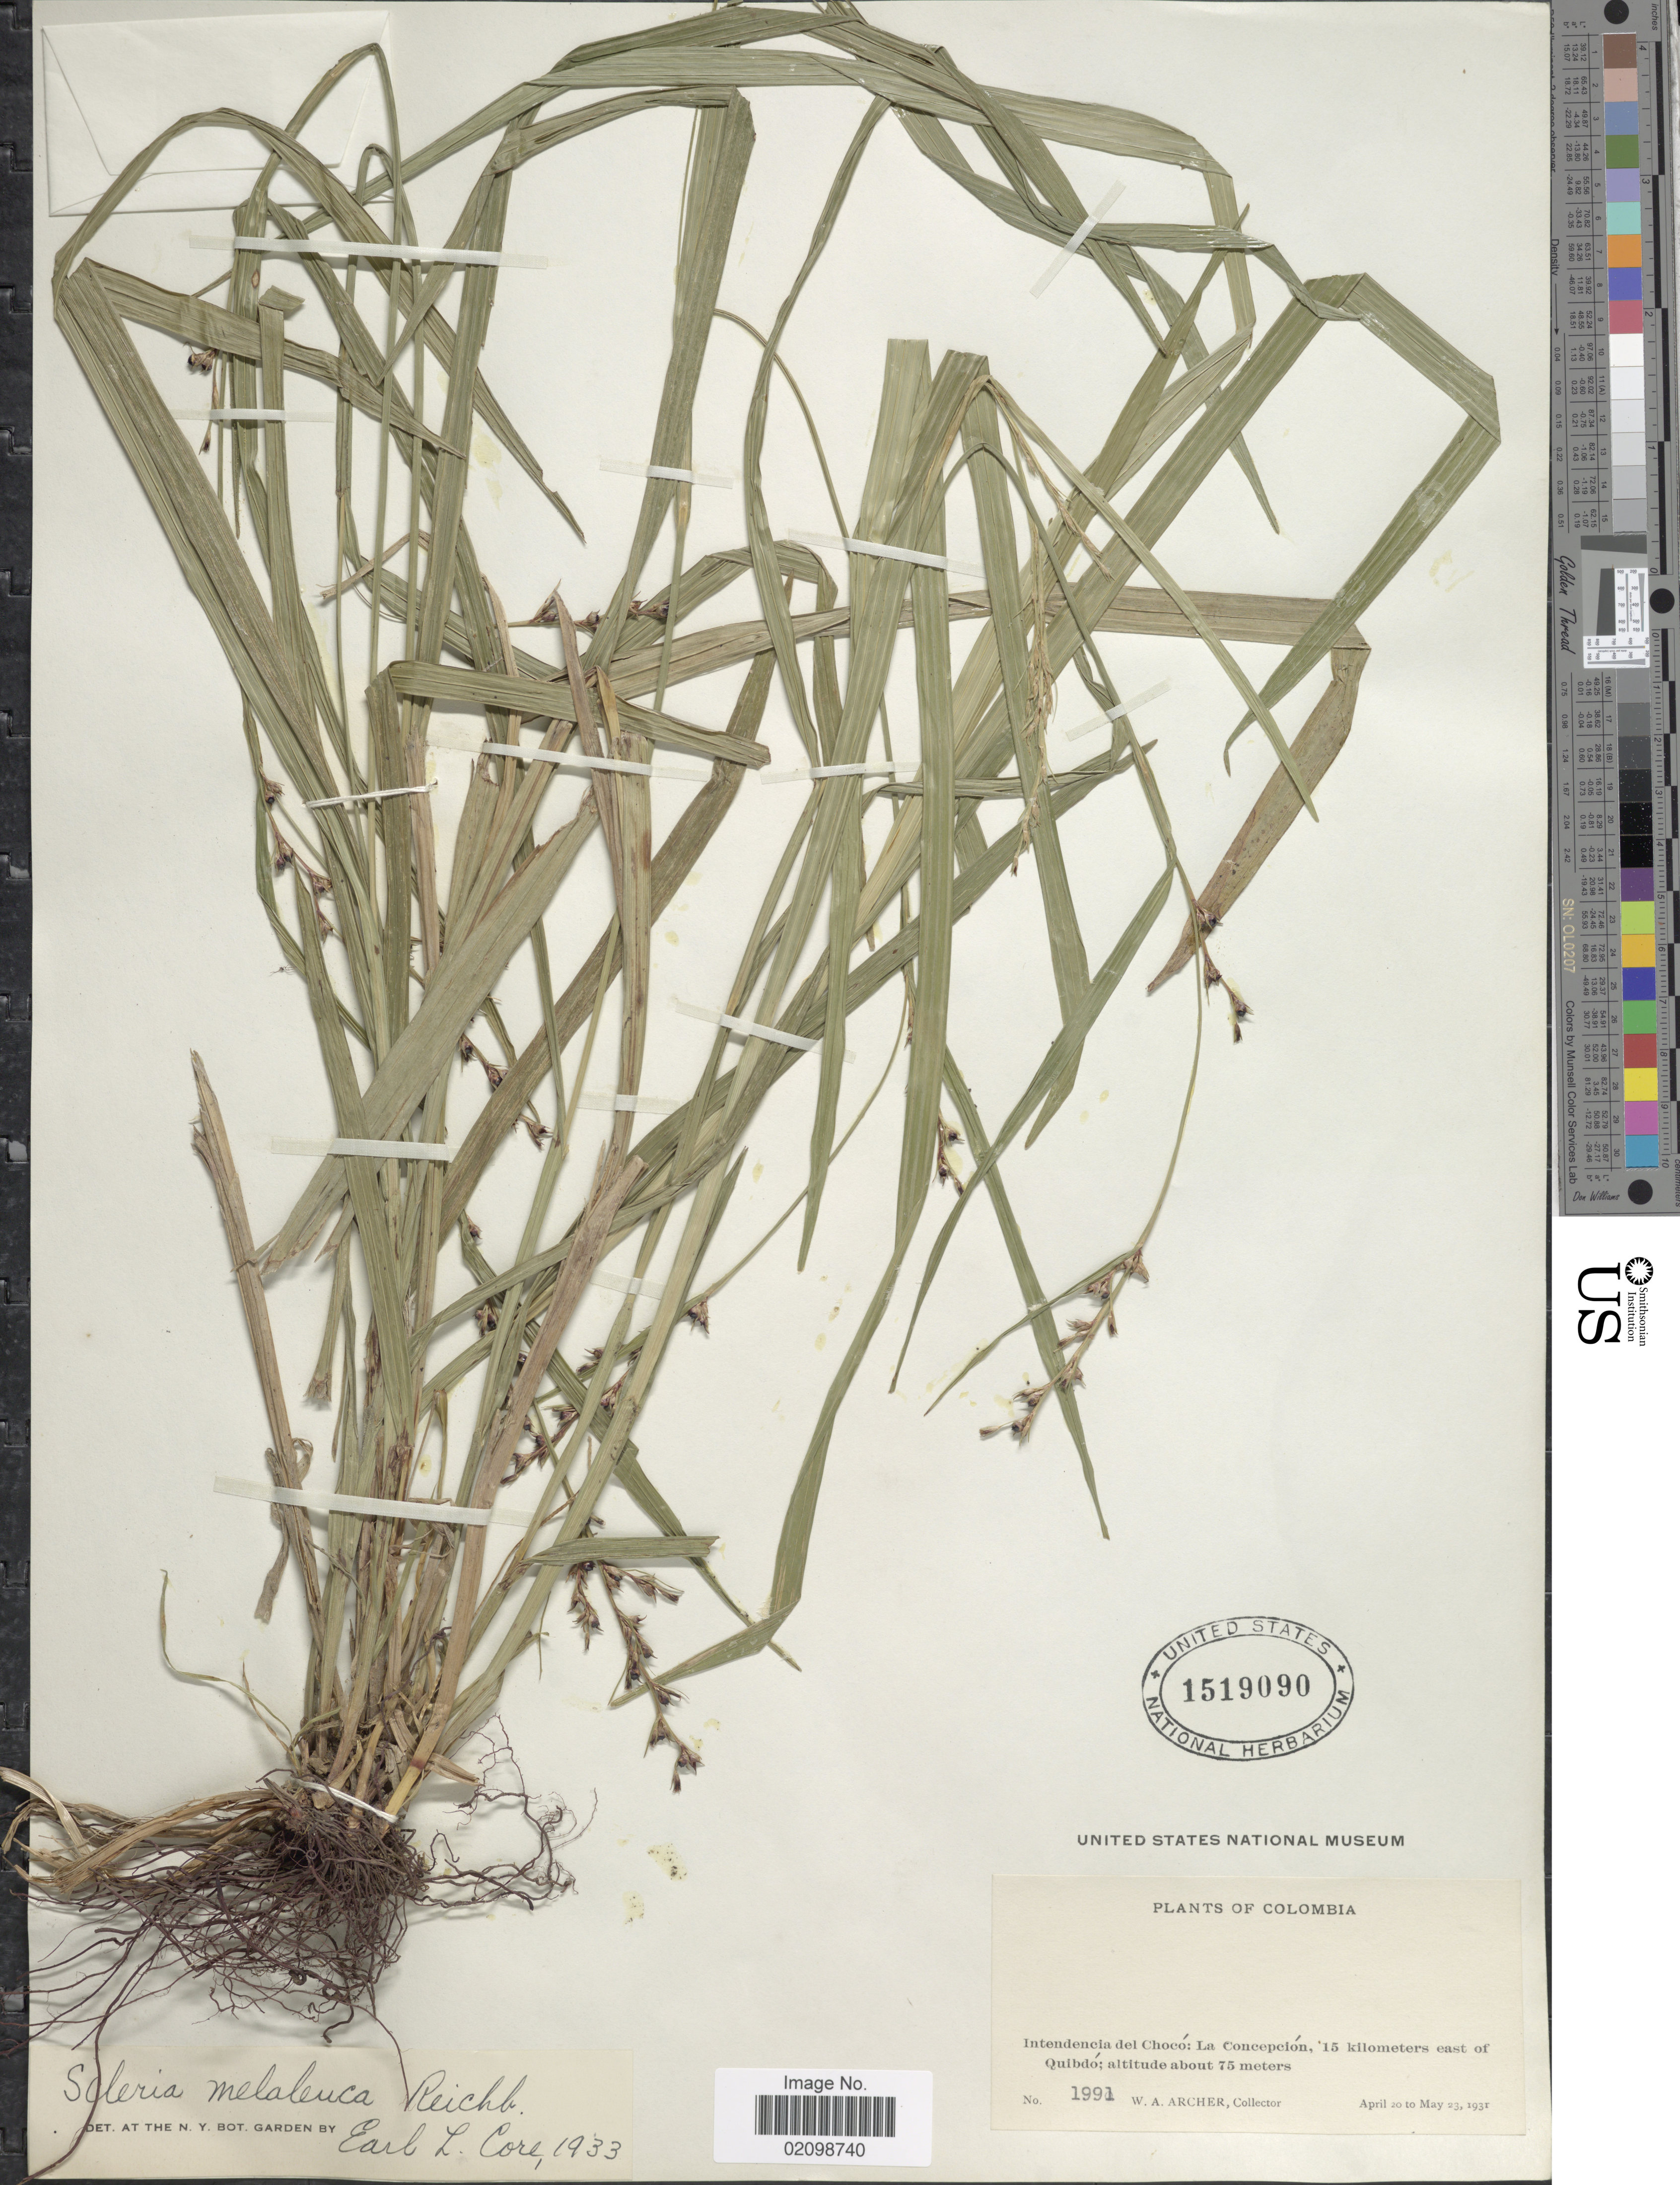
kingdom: Plantae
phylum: Tracheophyta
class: Liliopsida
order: Poales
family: Cyperaceae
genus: Scleria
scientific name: Scleria gaertneri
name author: Raddi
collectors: W. A. Archer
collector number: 1991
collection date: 1931-04-20/1931-05-23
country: Colombia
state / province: Chocó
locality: Intendencia del Choco: la Concepcion, 15 kilometers east of Quibdo.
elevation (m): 75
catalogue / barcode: US 1519090